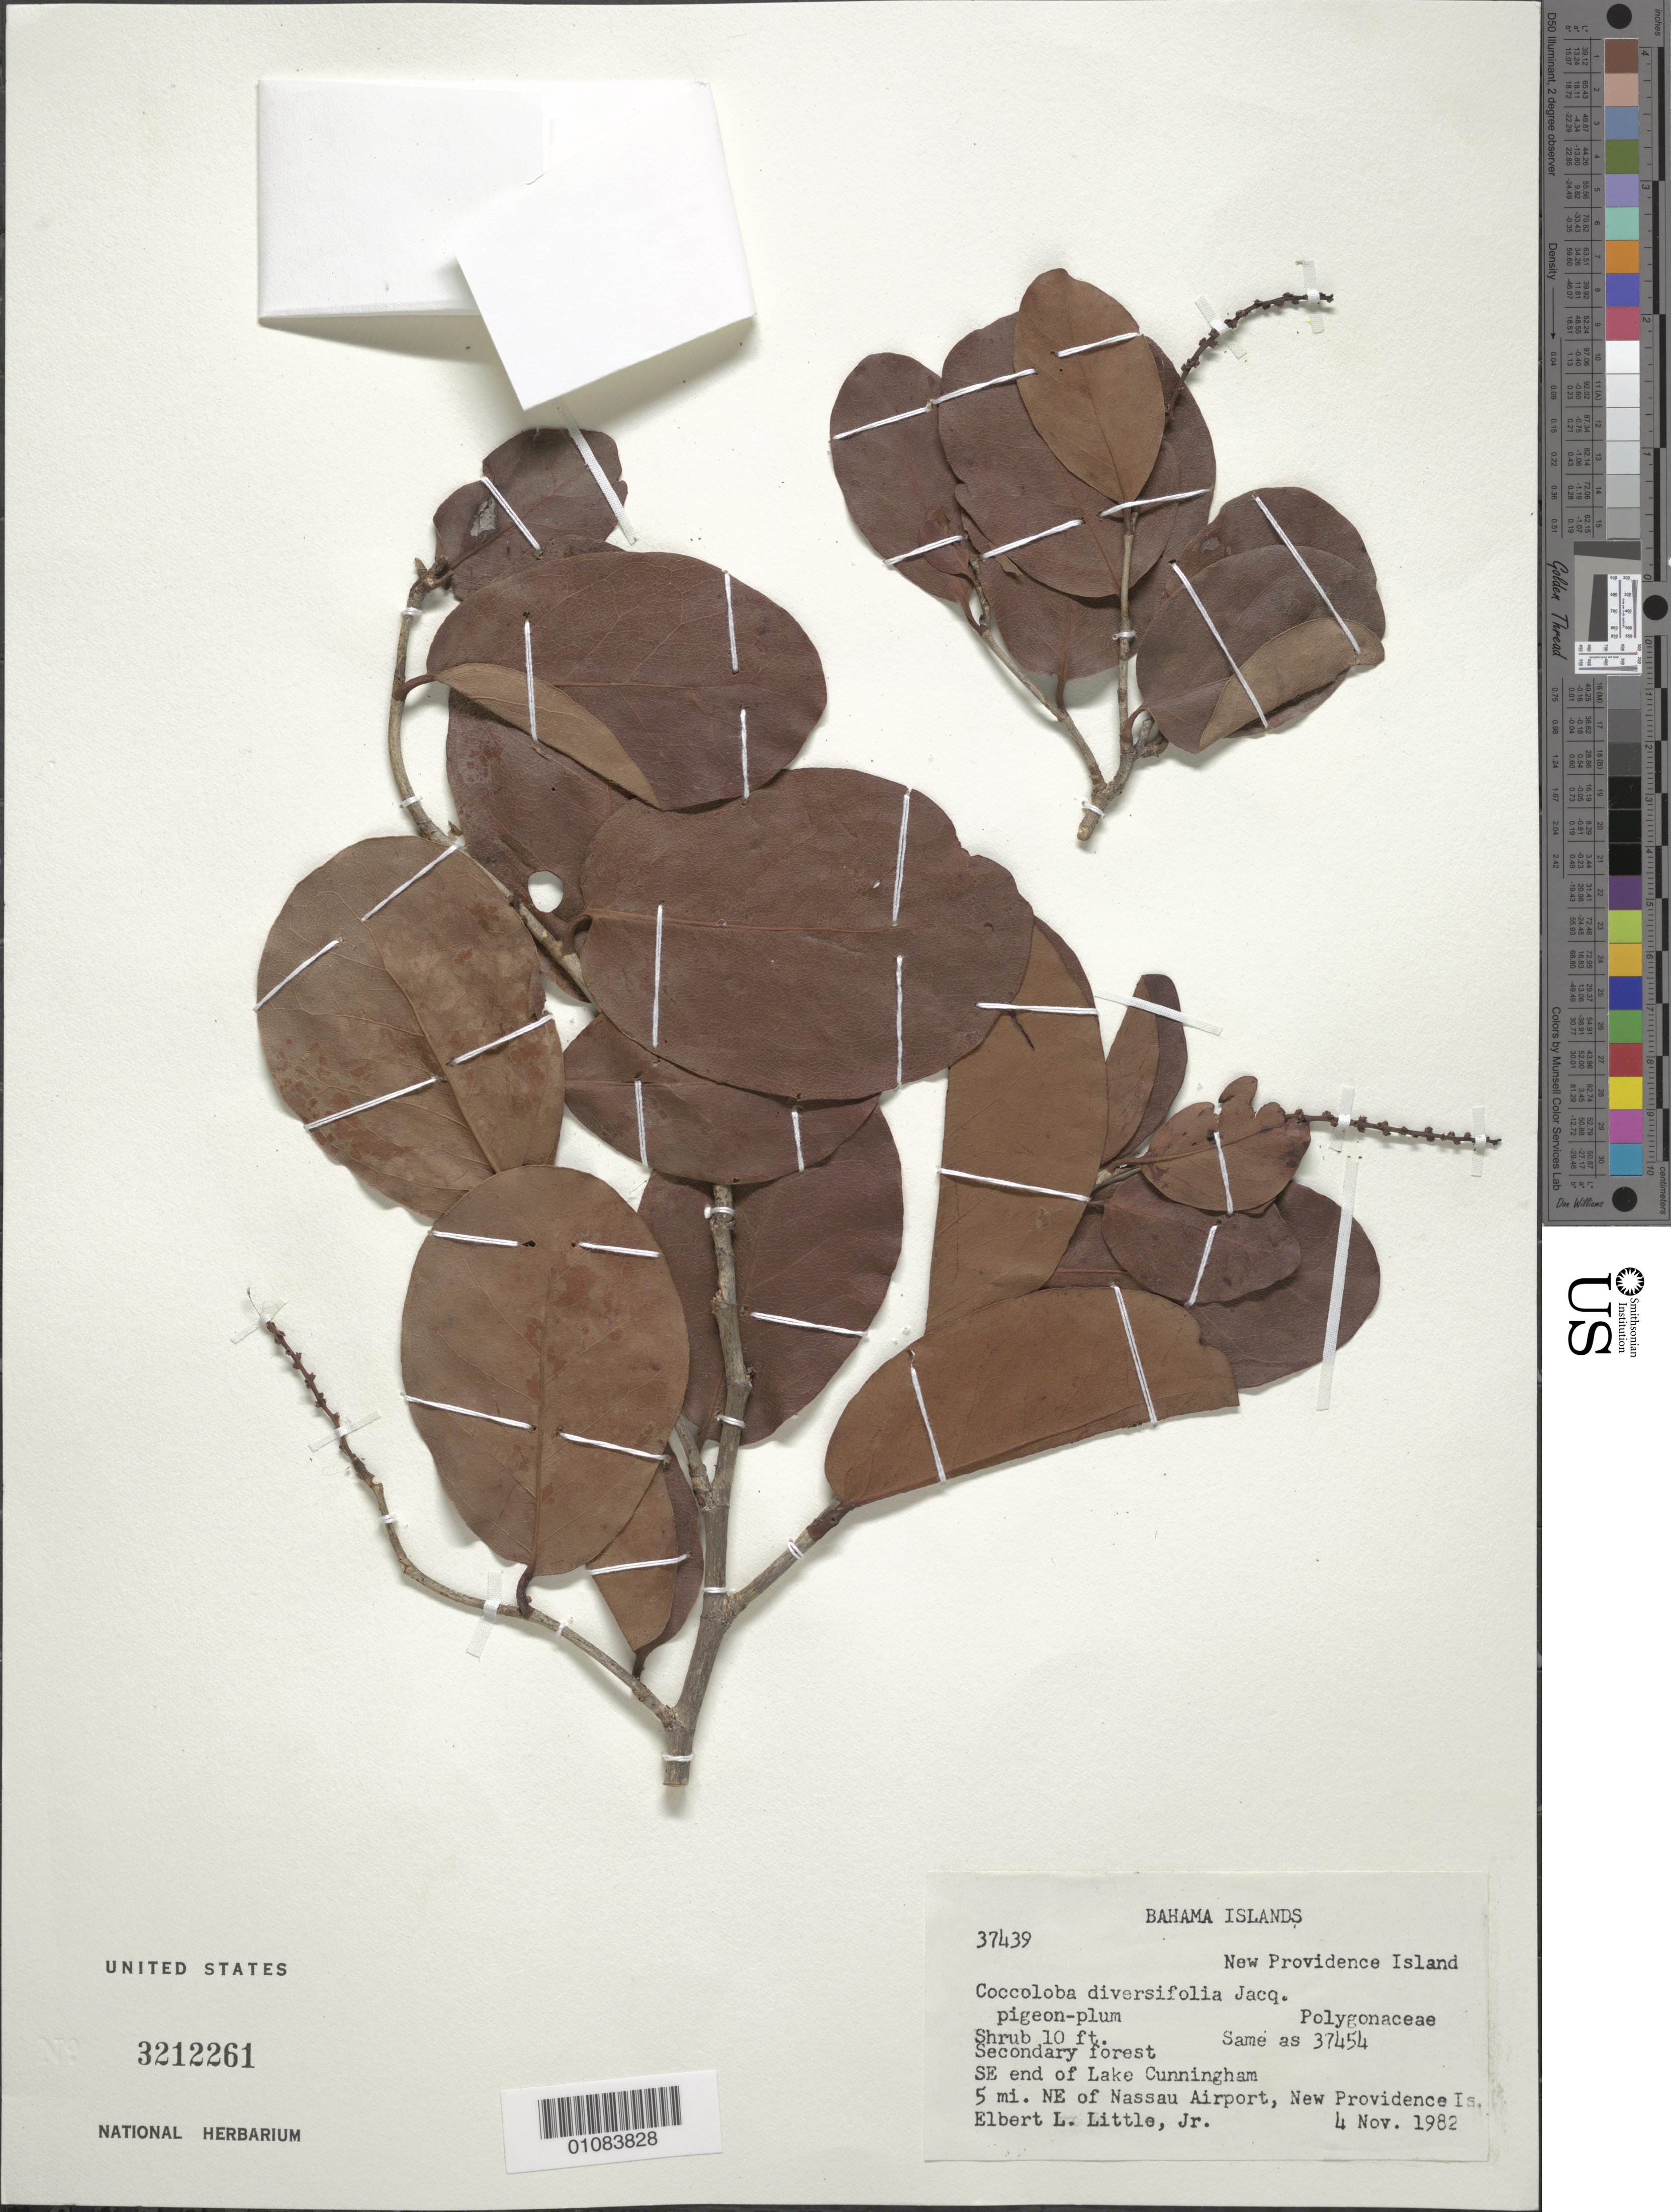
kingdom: Plantae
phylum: Tracheophyta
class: Magnoliopsida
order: Caryophyllales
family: Polygonaceae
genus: Coccoloba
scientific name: Coccoloba diversifolia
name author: Jacq.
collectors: E. L. Little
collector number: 37439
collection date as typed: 04 Nov 1982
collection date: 1982-11-04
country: Bahamas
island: New Providence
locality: New Providence Is., SE end of Lake Cunningham, 5 mi. NE of Nassau Airport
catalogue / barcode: US 3212261